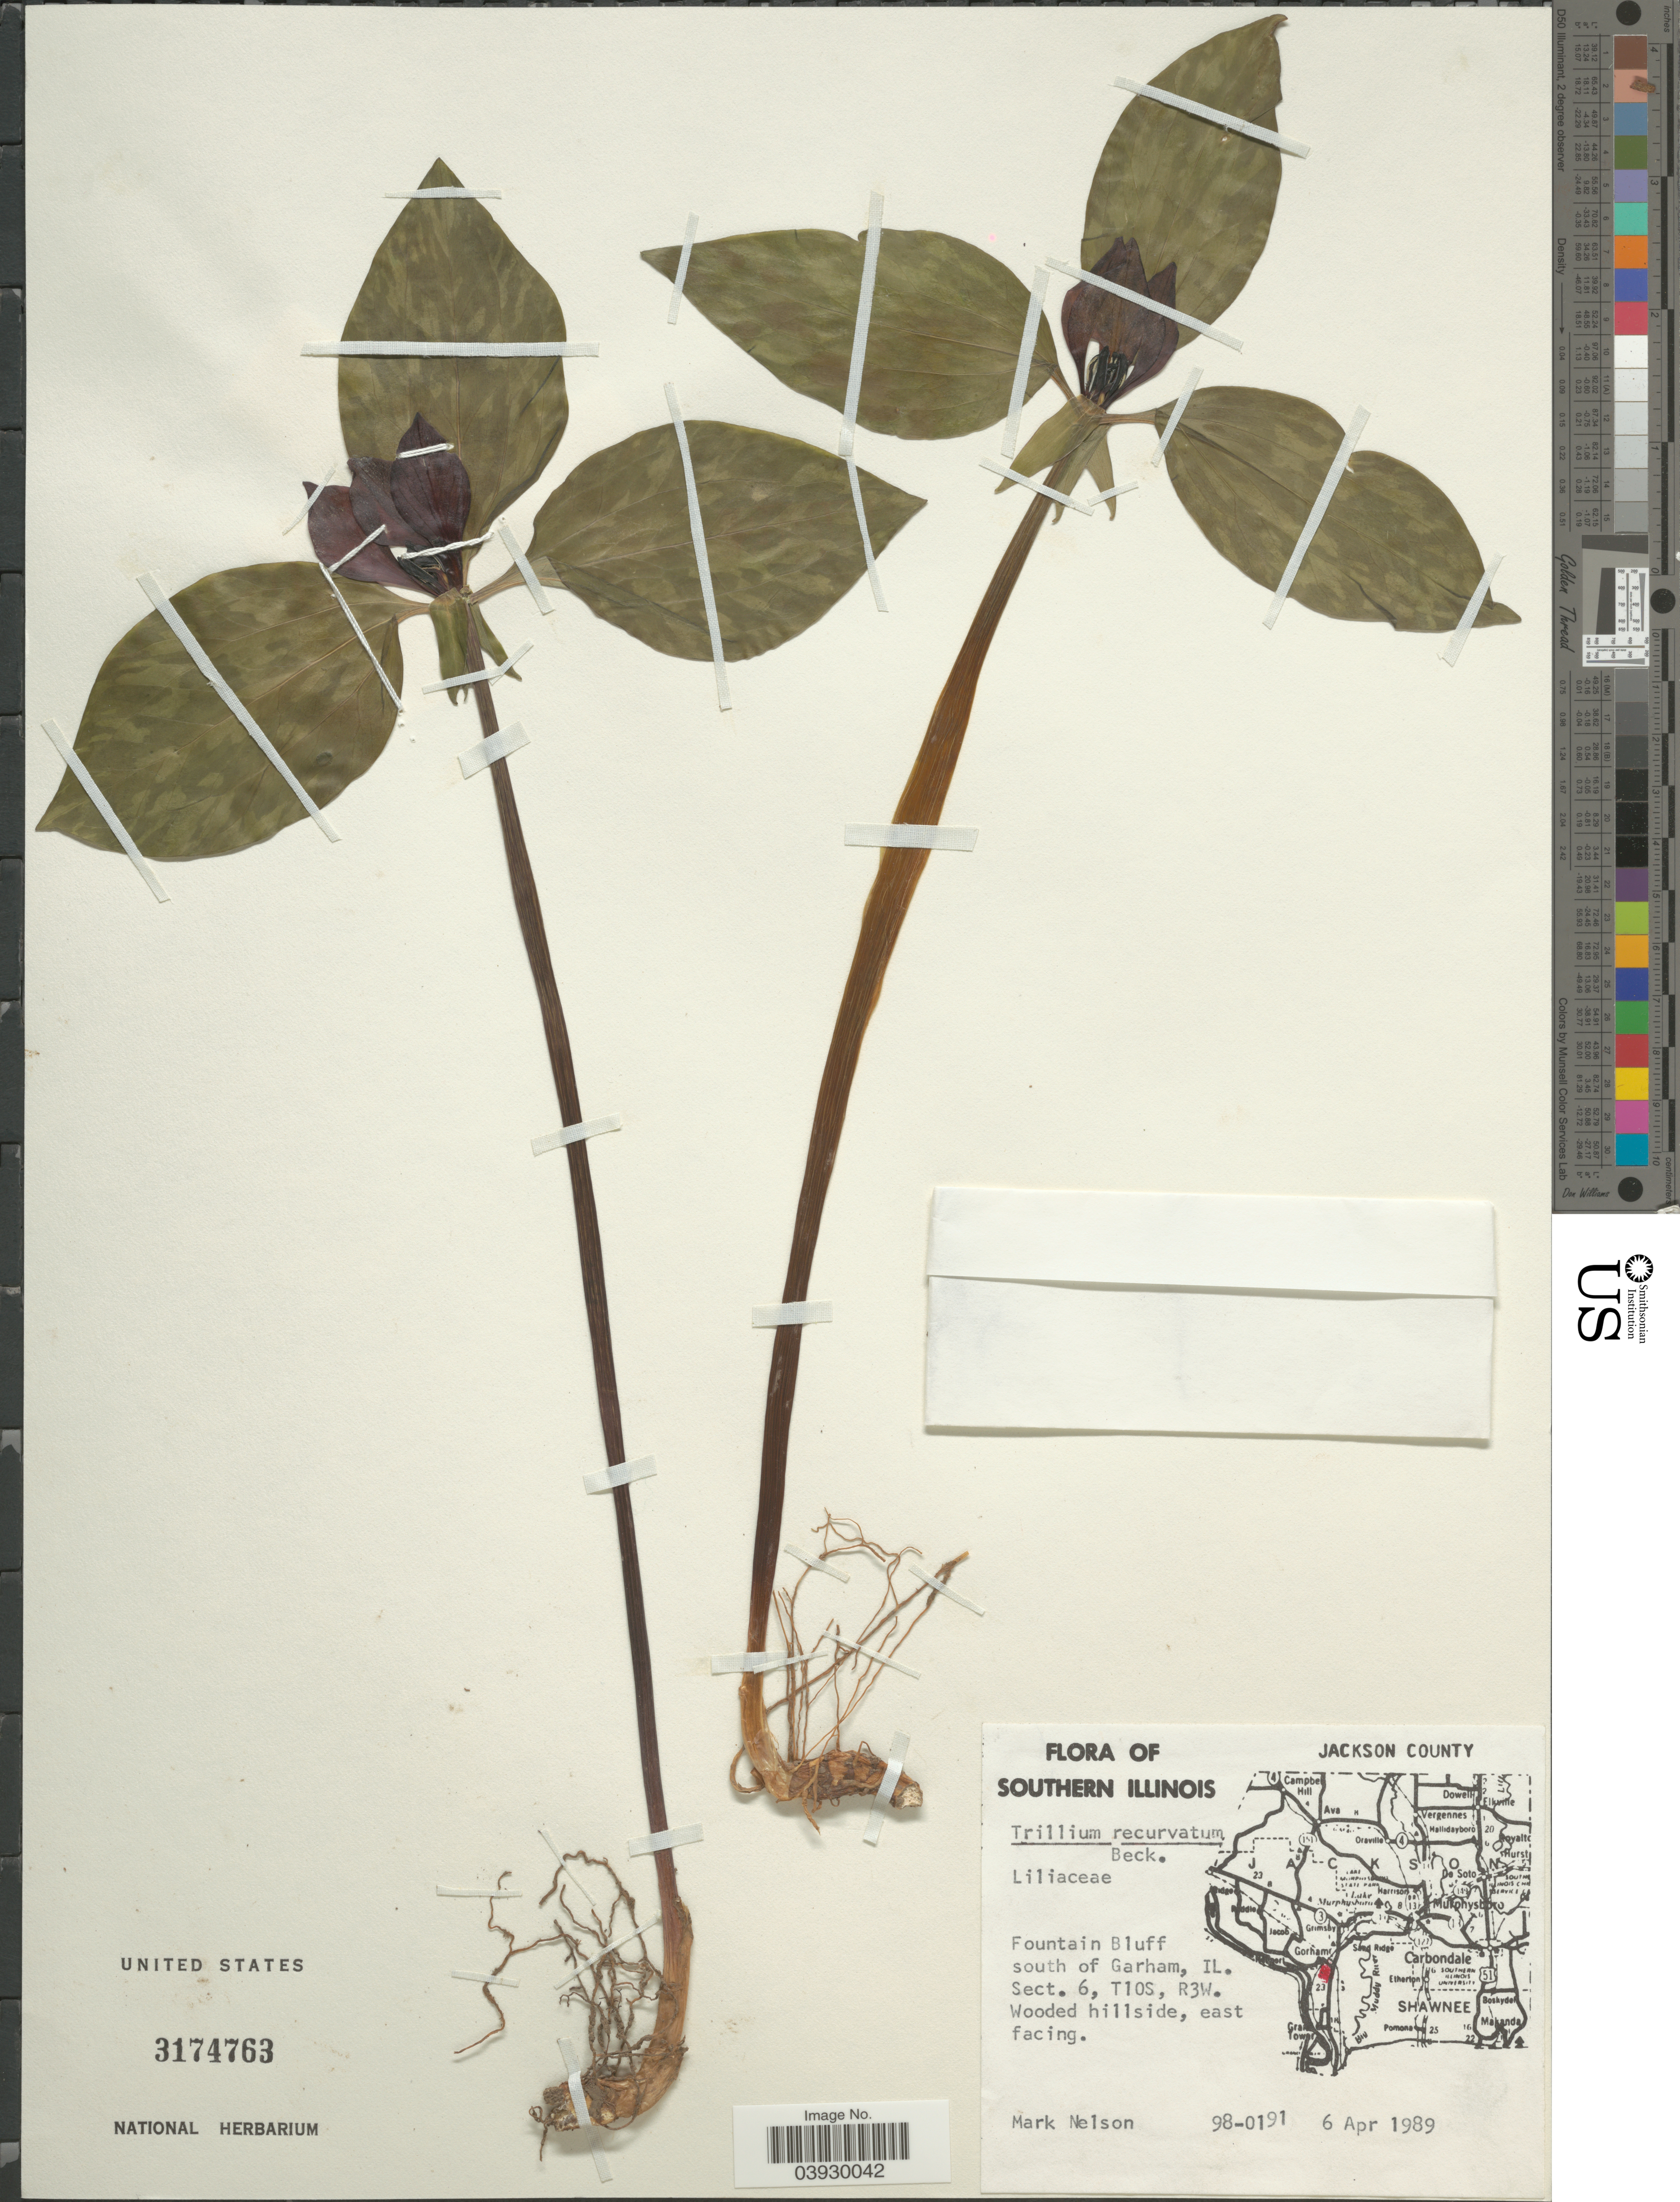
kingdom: Plantae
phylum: Tracheophyta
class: Liliopsida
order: Liliales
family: Melanthiaceae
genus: Trillium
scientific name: Trillium recurvatum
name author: L.C. Beck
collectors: M. Nelson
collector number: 98-0191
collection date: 1989-04-06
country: United States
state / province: Illinois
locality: Southern Illinois. Jackson County. Fountain Bluff south of Garham. Sect. 6, T10S, R3W. Wooded hillside, east facing.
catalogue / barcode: US 3174763